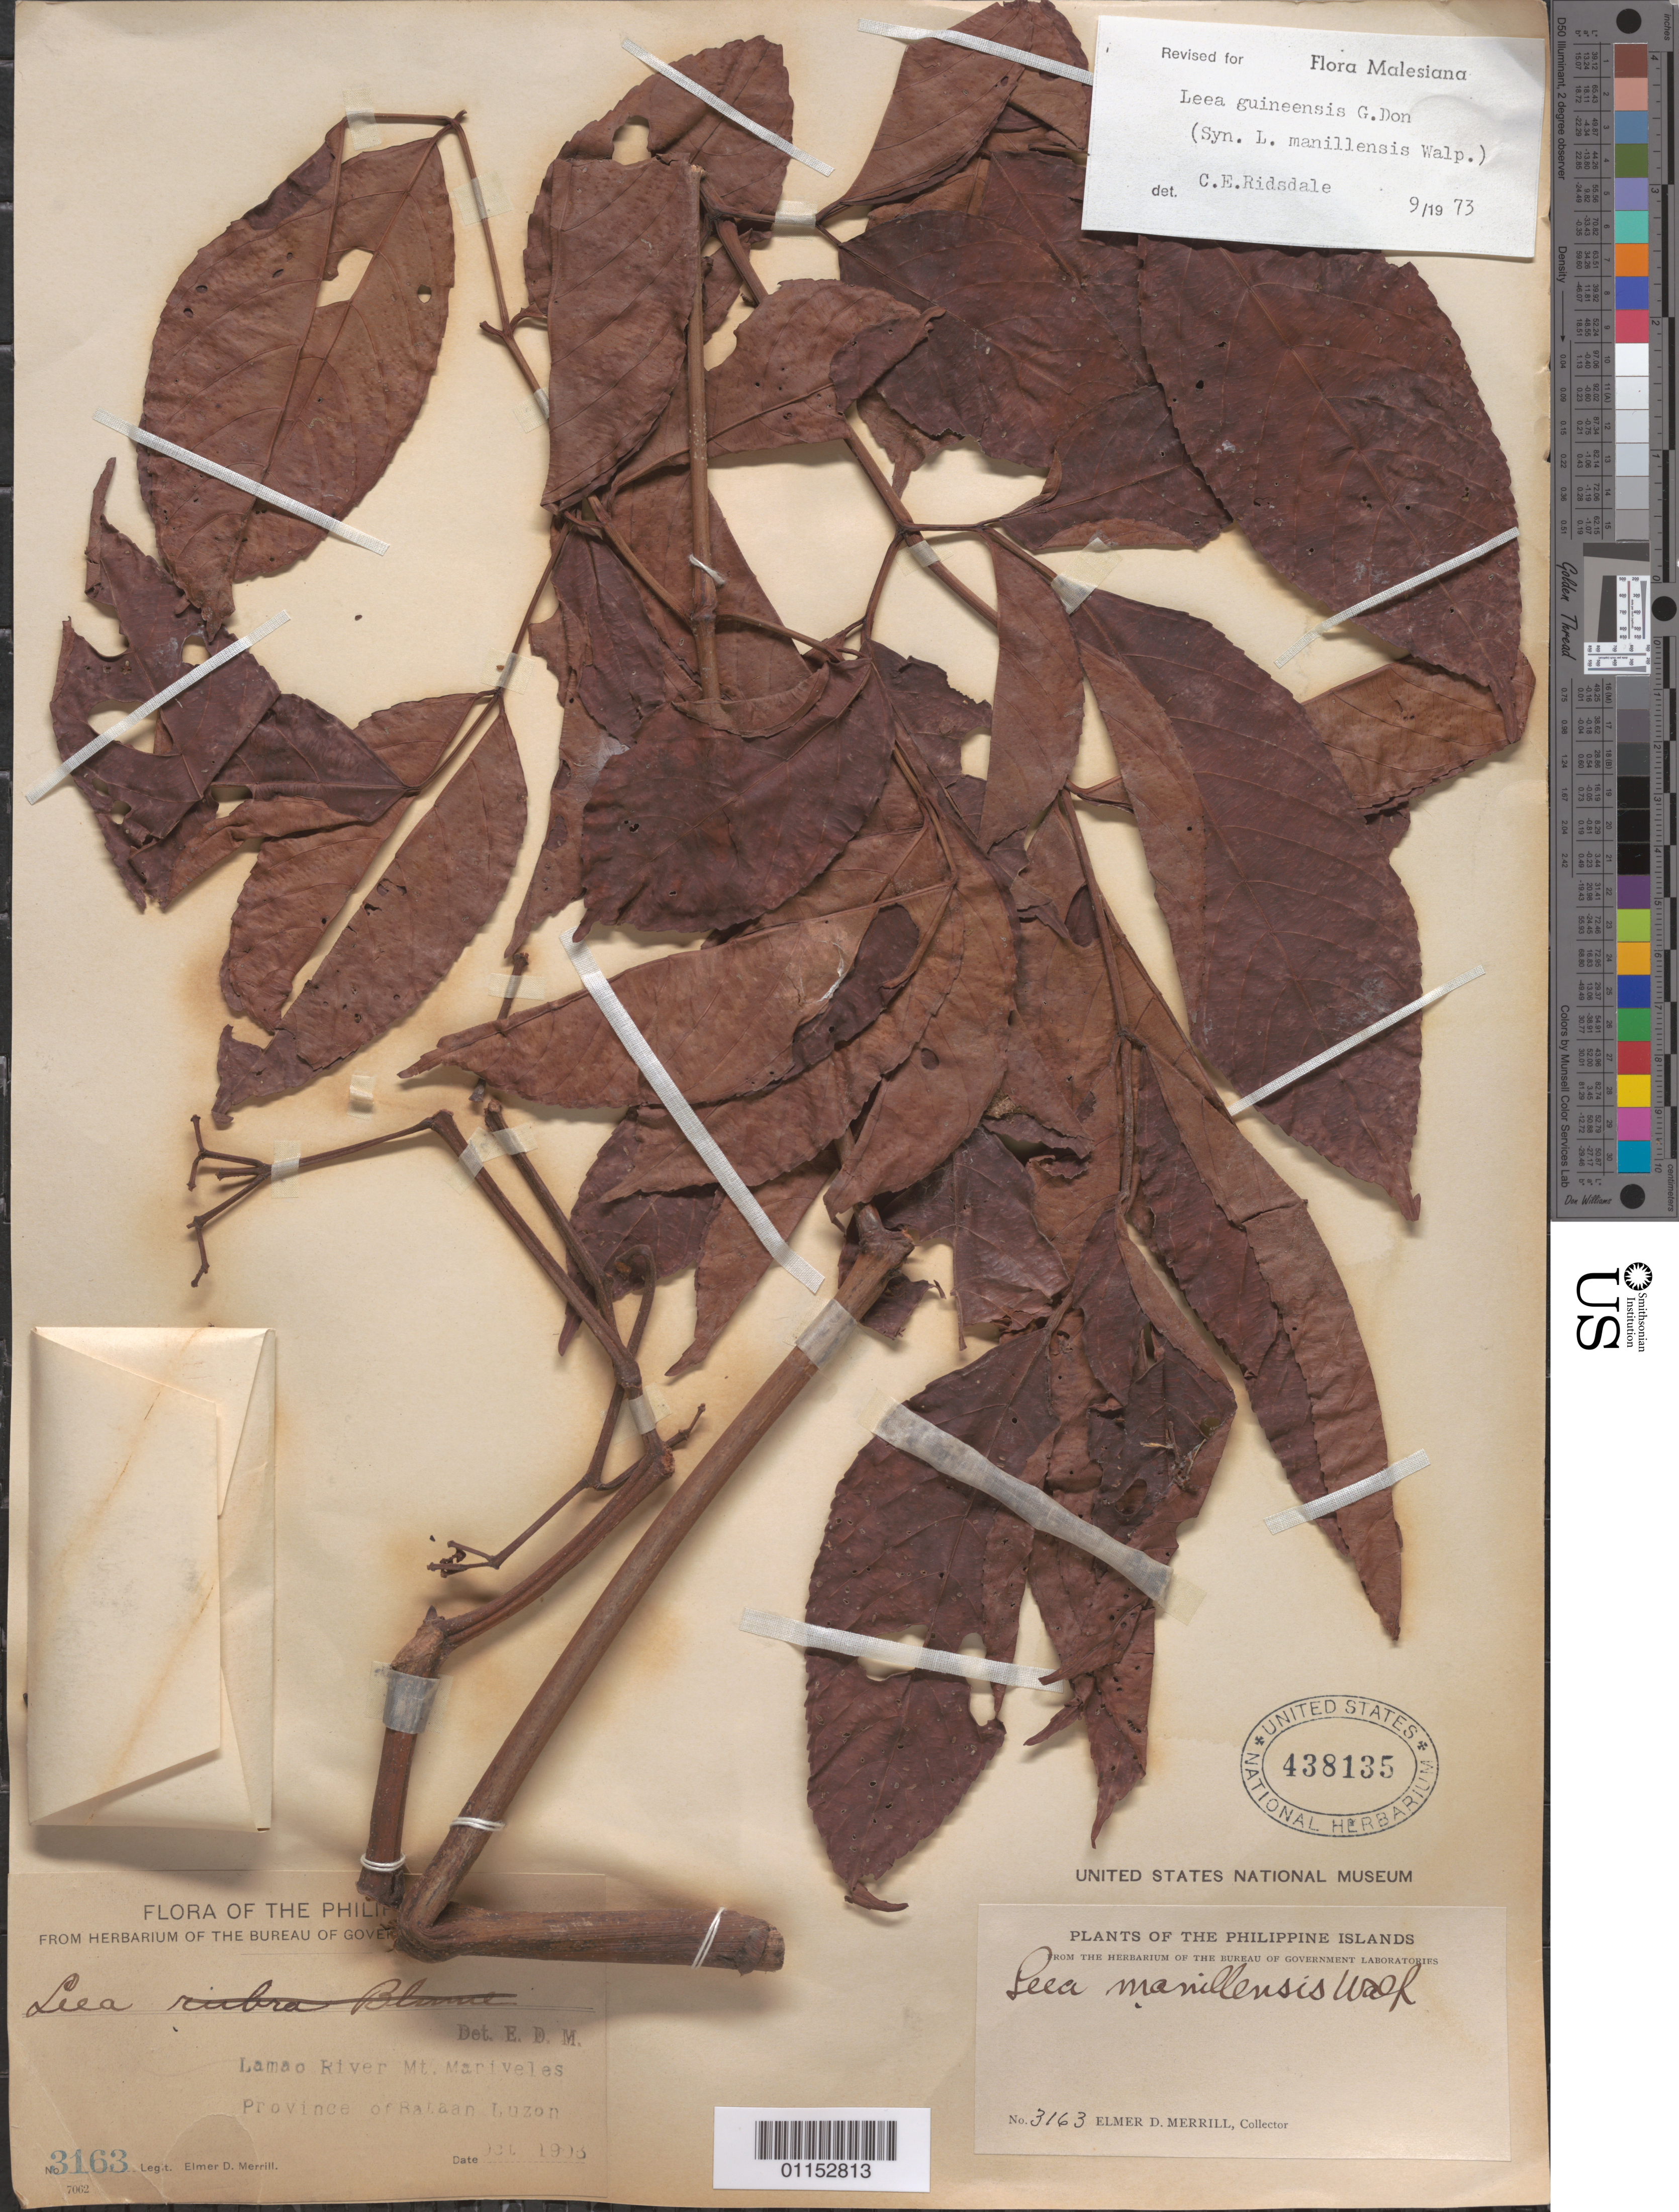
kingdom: Plantae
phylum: Tracheophyta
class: Magnoliopsida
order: Vitales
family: Vitaceae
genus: Leea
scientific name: Leea guineensis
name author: G. Don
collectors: A. D. E. Elmer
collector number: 3163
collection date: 1908-10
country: Philippines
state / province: Central Luzon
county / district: Bataan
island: Luzon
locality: Lamao River. Mt Mariveles.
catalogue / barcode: US 438135